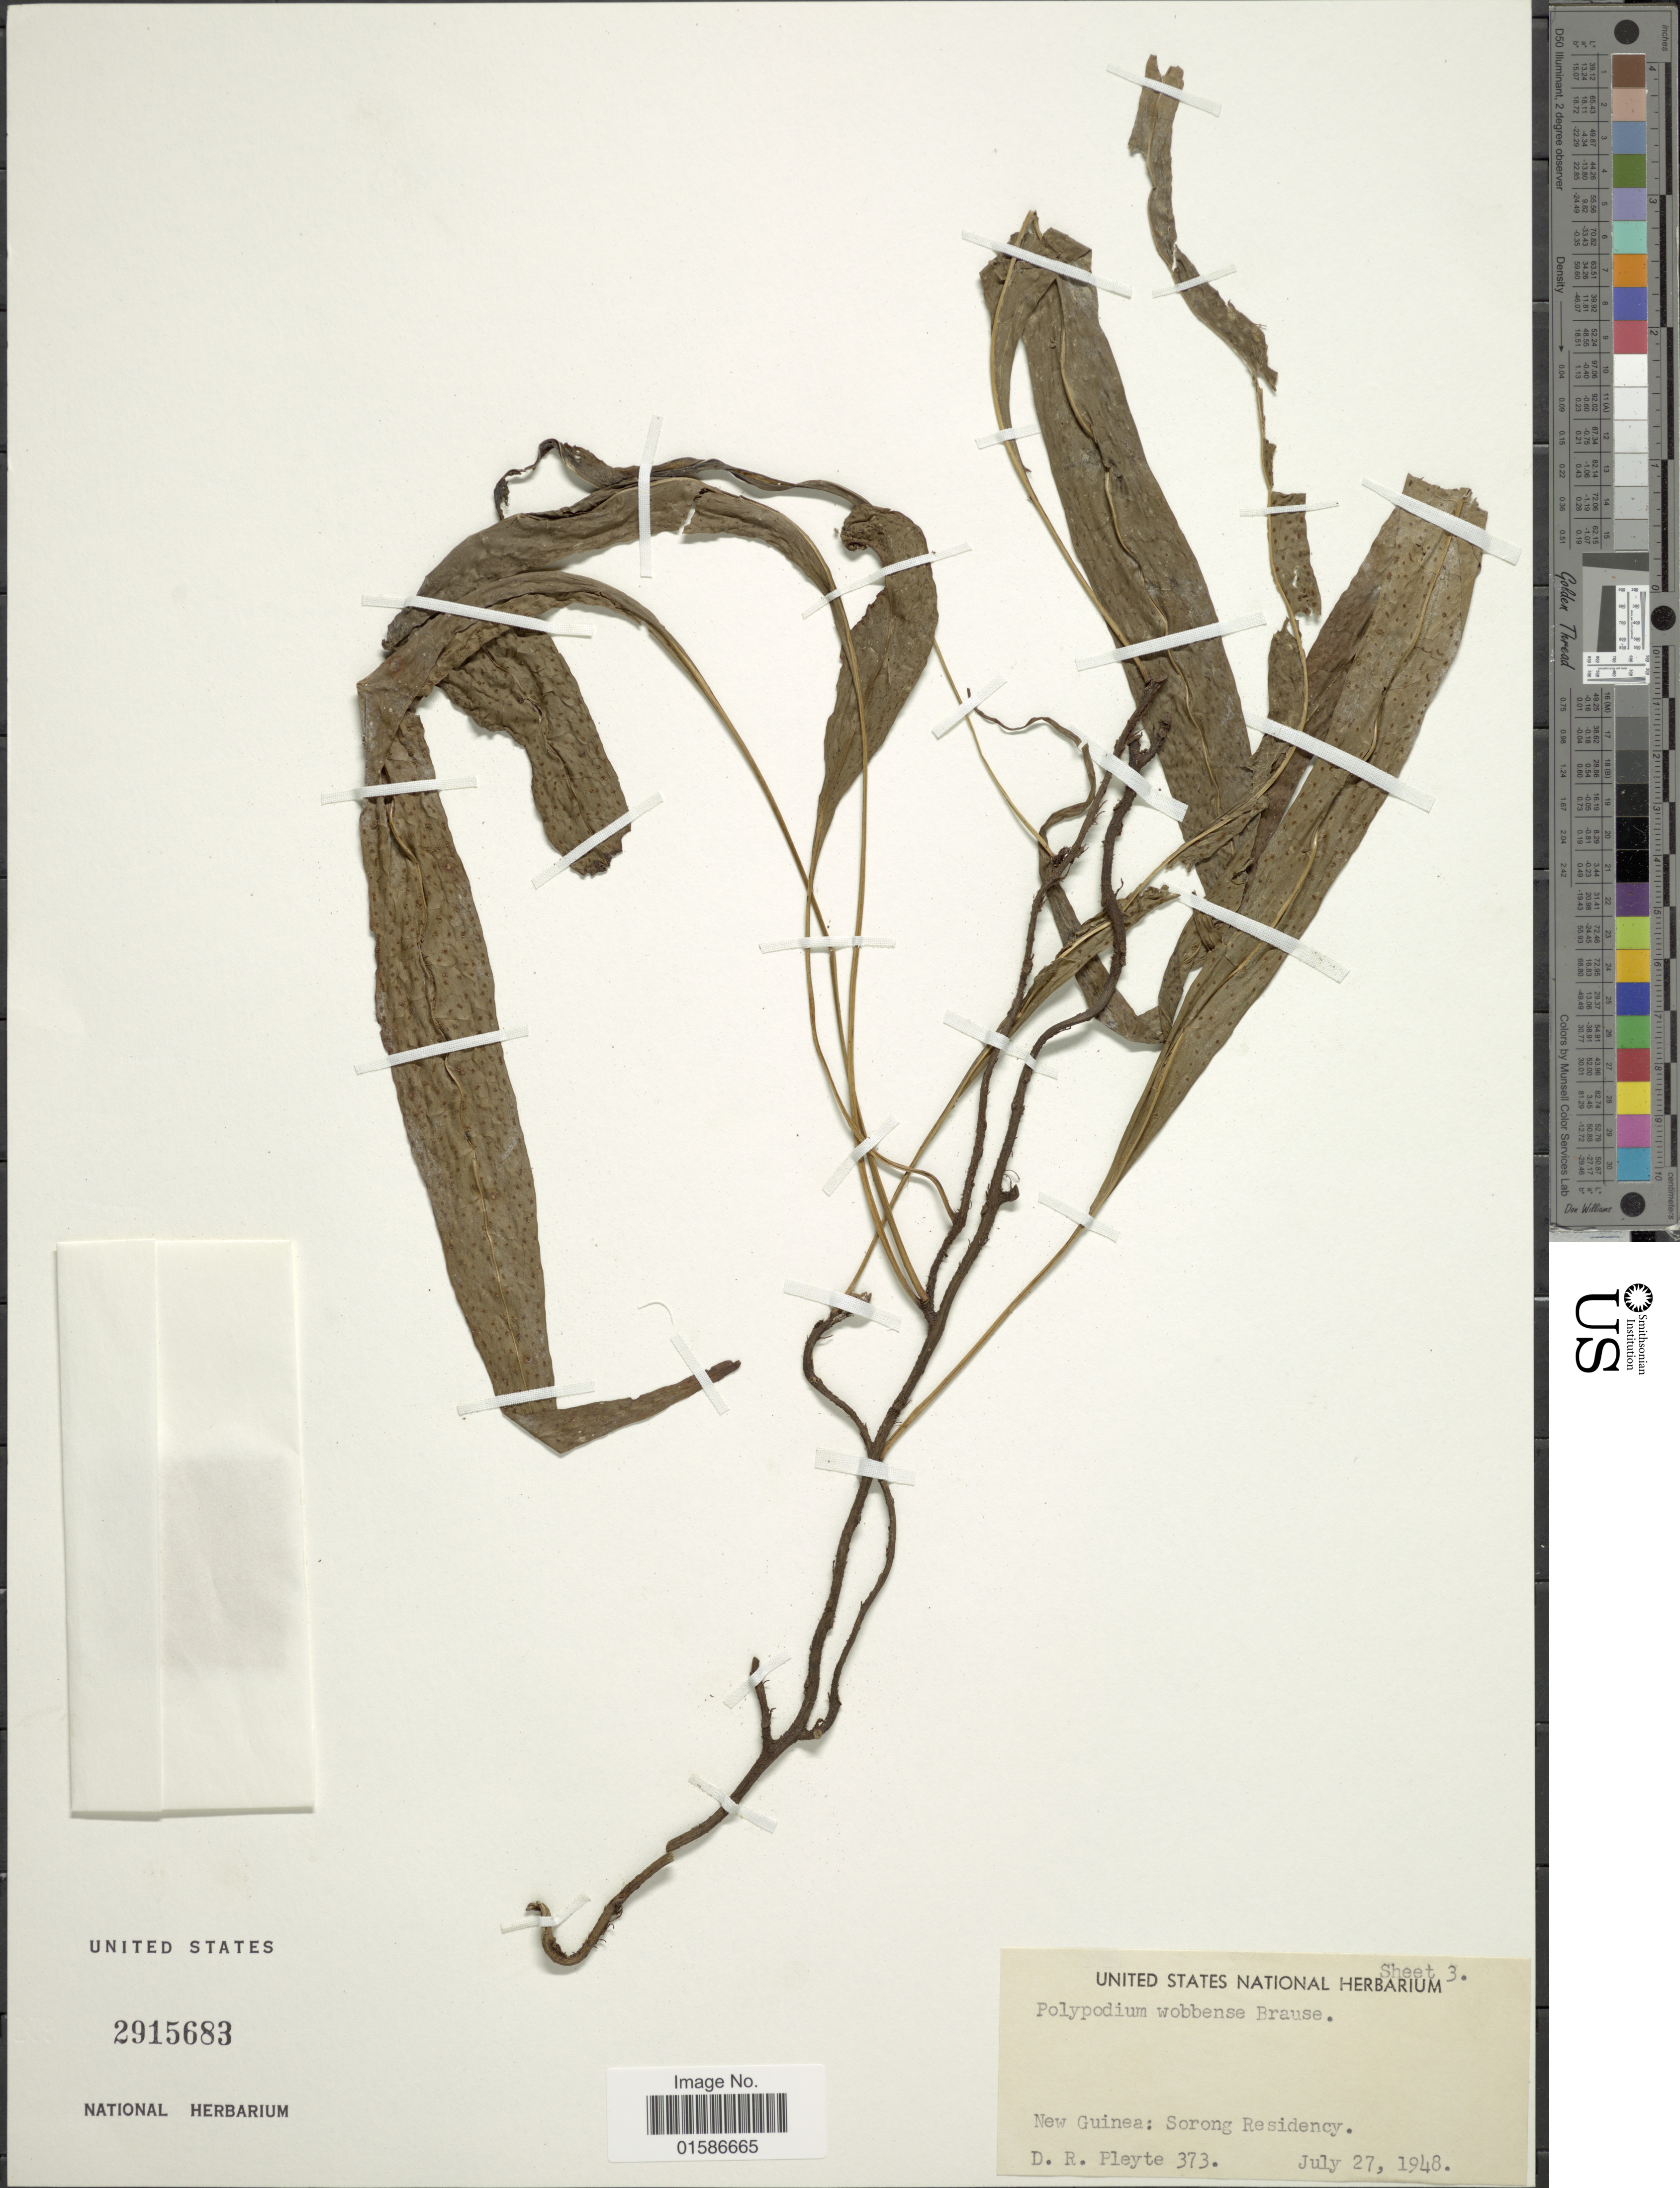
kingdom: Plantae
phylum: Tracheophyta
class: Polypodiopsida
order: Polypodiales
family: Polypodiaceae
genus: Microsorum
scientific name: Microsorum rampans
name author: (Baker) Parris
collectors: D. Pleyte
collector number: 373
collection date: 1948-07-27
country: Indonesia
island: New Guinea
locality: Insula: New Guinea, Sorong Residency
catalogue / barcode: US 2915683